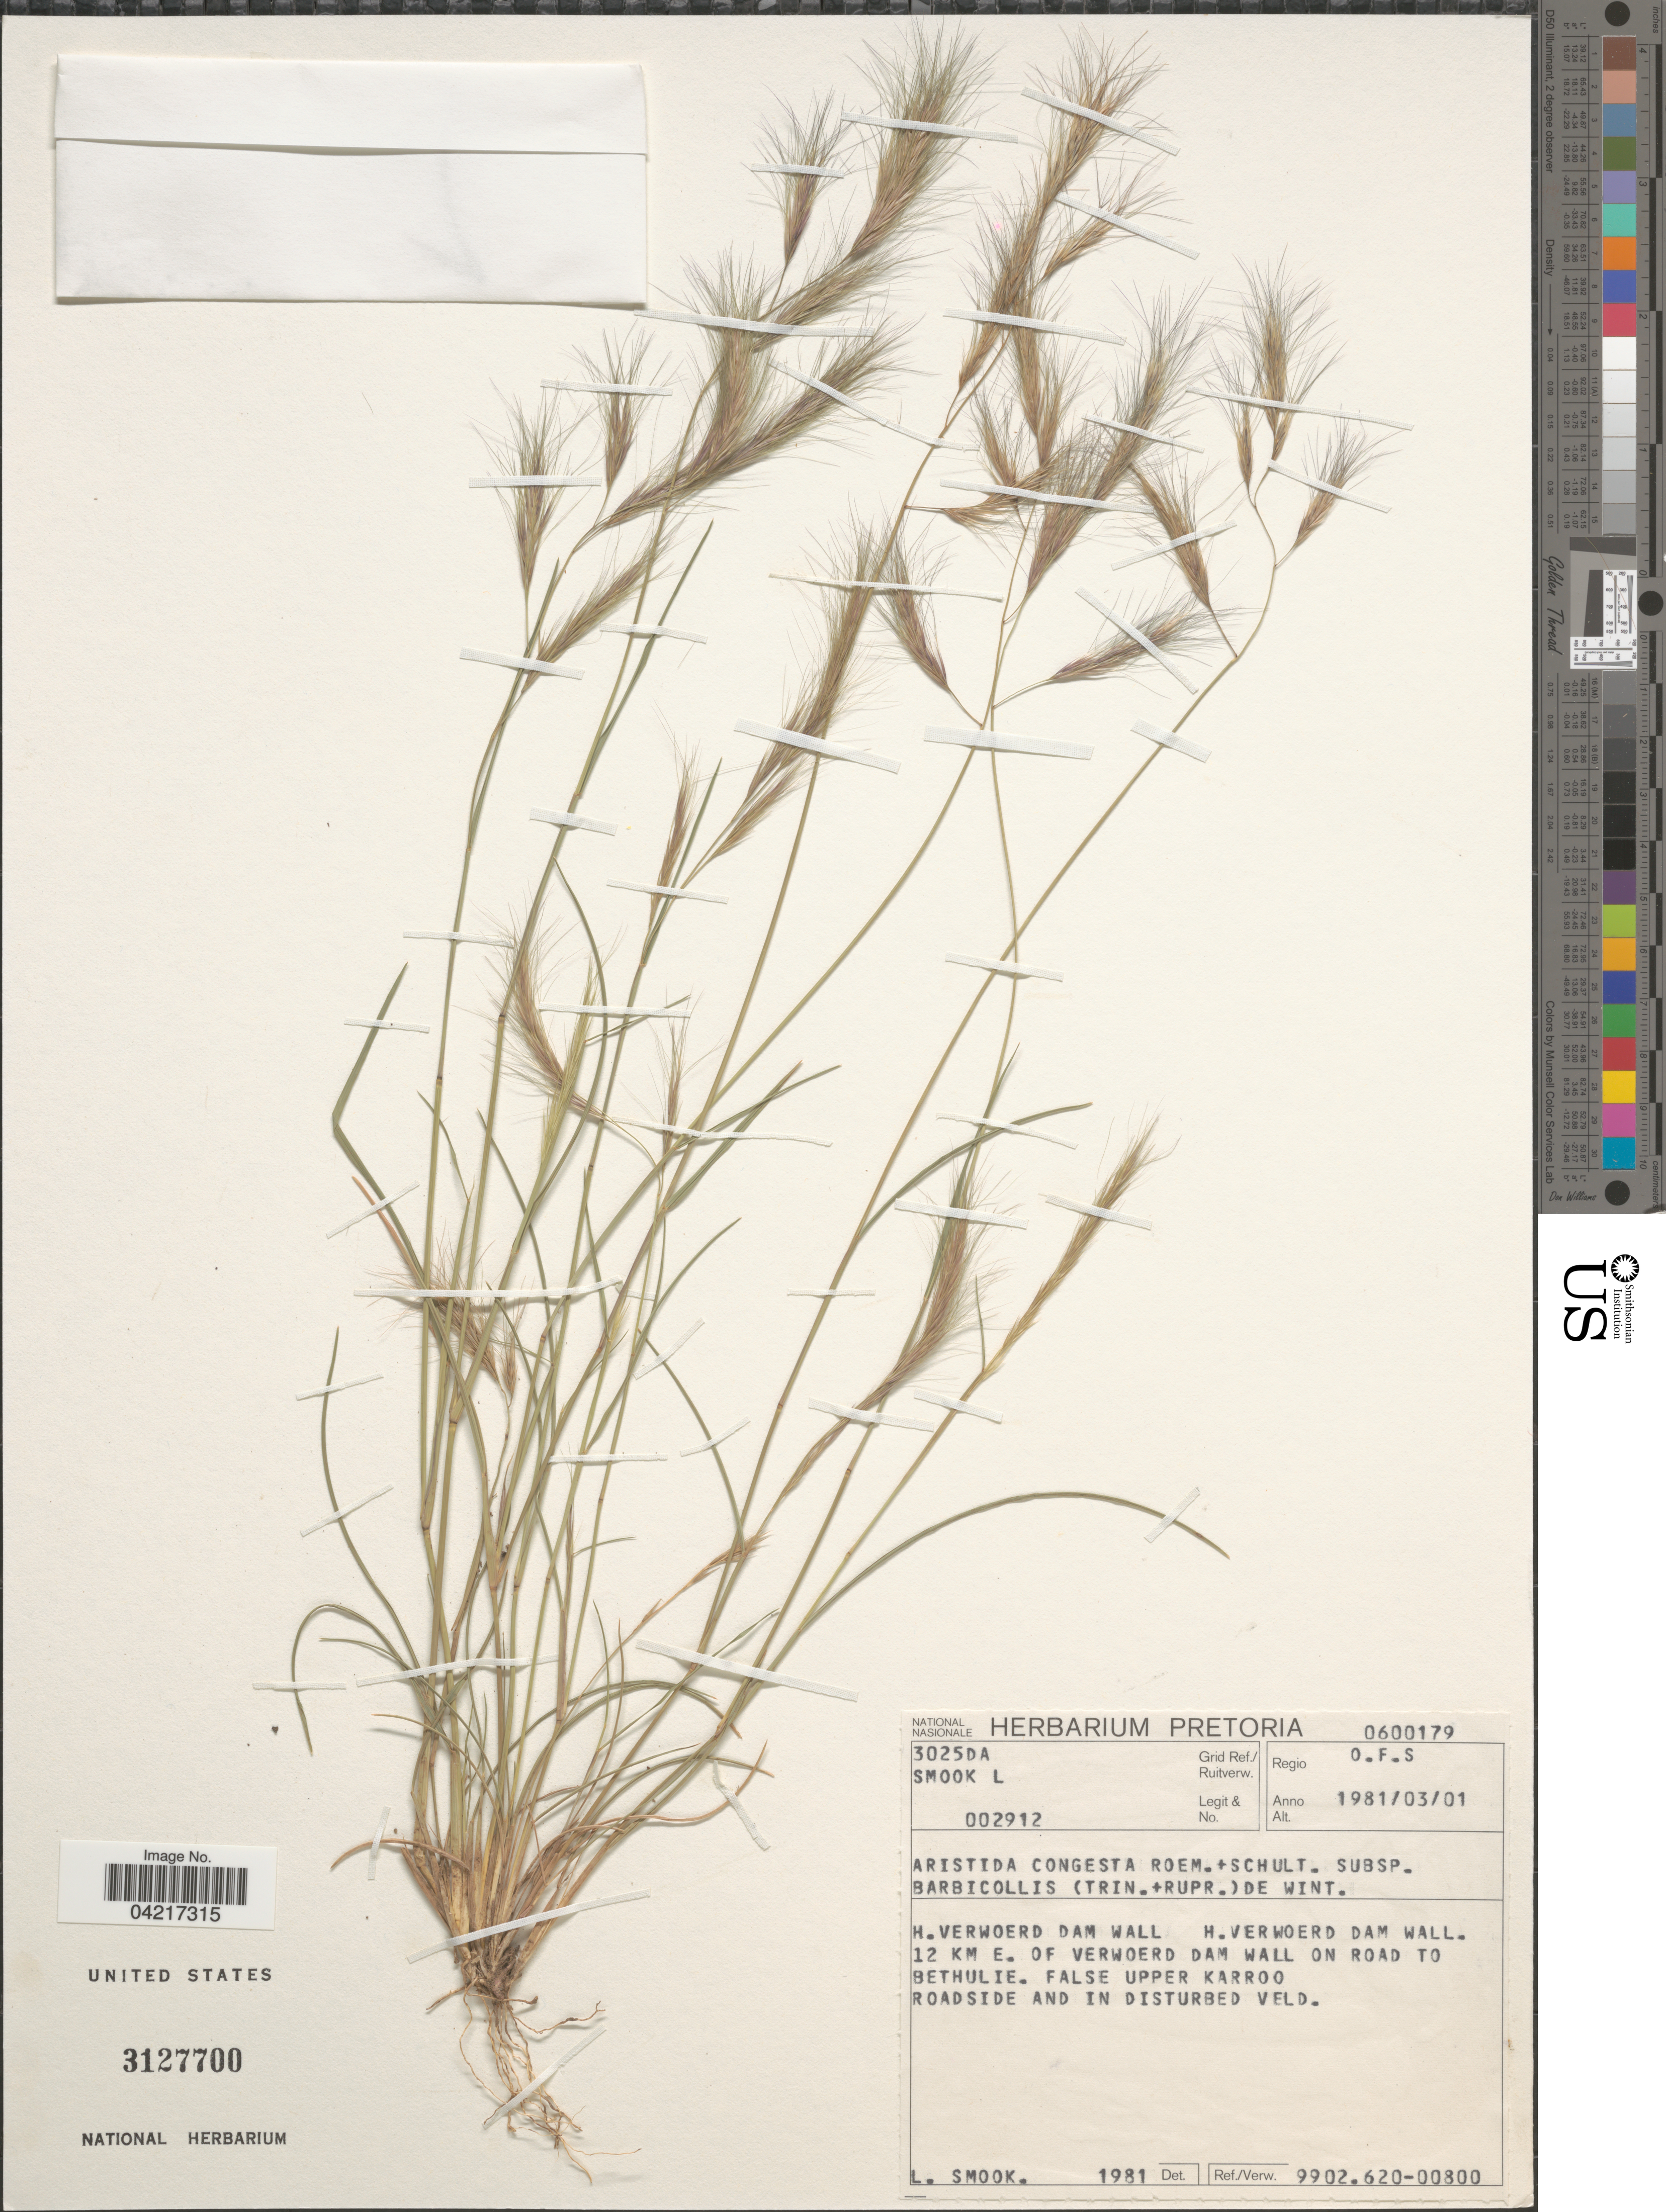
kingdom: Plantae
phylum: Tracheophyta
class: Liliopsida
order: Poales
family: Poaceae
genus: Aristida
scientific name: Aristida congesta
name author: Roem. & Schult.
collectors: L. Smook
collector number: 002912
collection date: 1981-03-01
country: South Africa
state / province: Free State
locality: Grid Ref./ Ruitverw. 3025DA. Regio O.F.S. H. Verwoerd Dam Wall. H. Verwoerd Dam Wall. 12 km E. of Verwoerd Dam Wall on road to Bethulie. False Upper Karroo Roadside and in disturbed veld.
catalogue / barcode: US 3127700